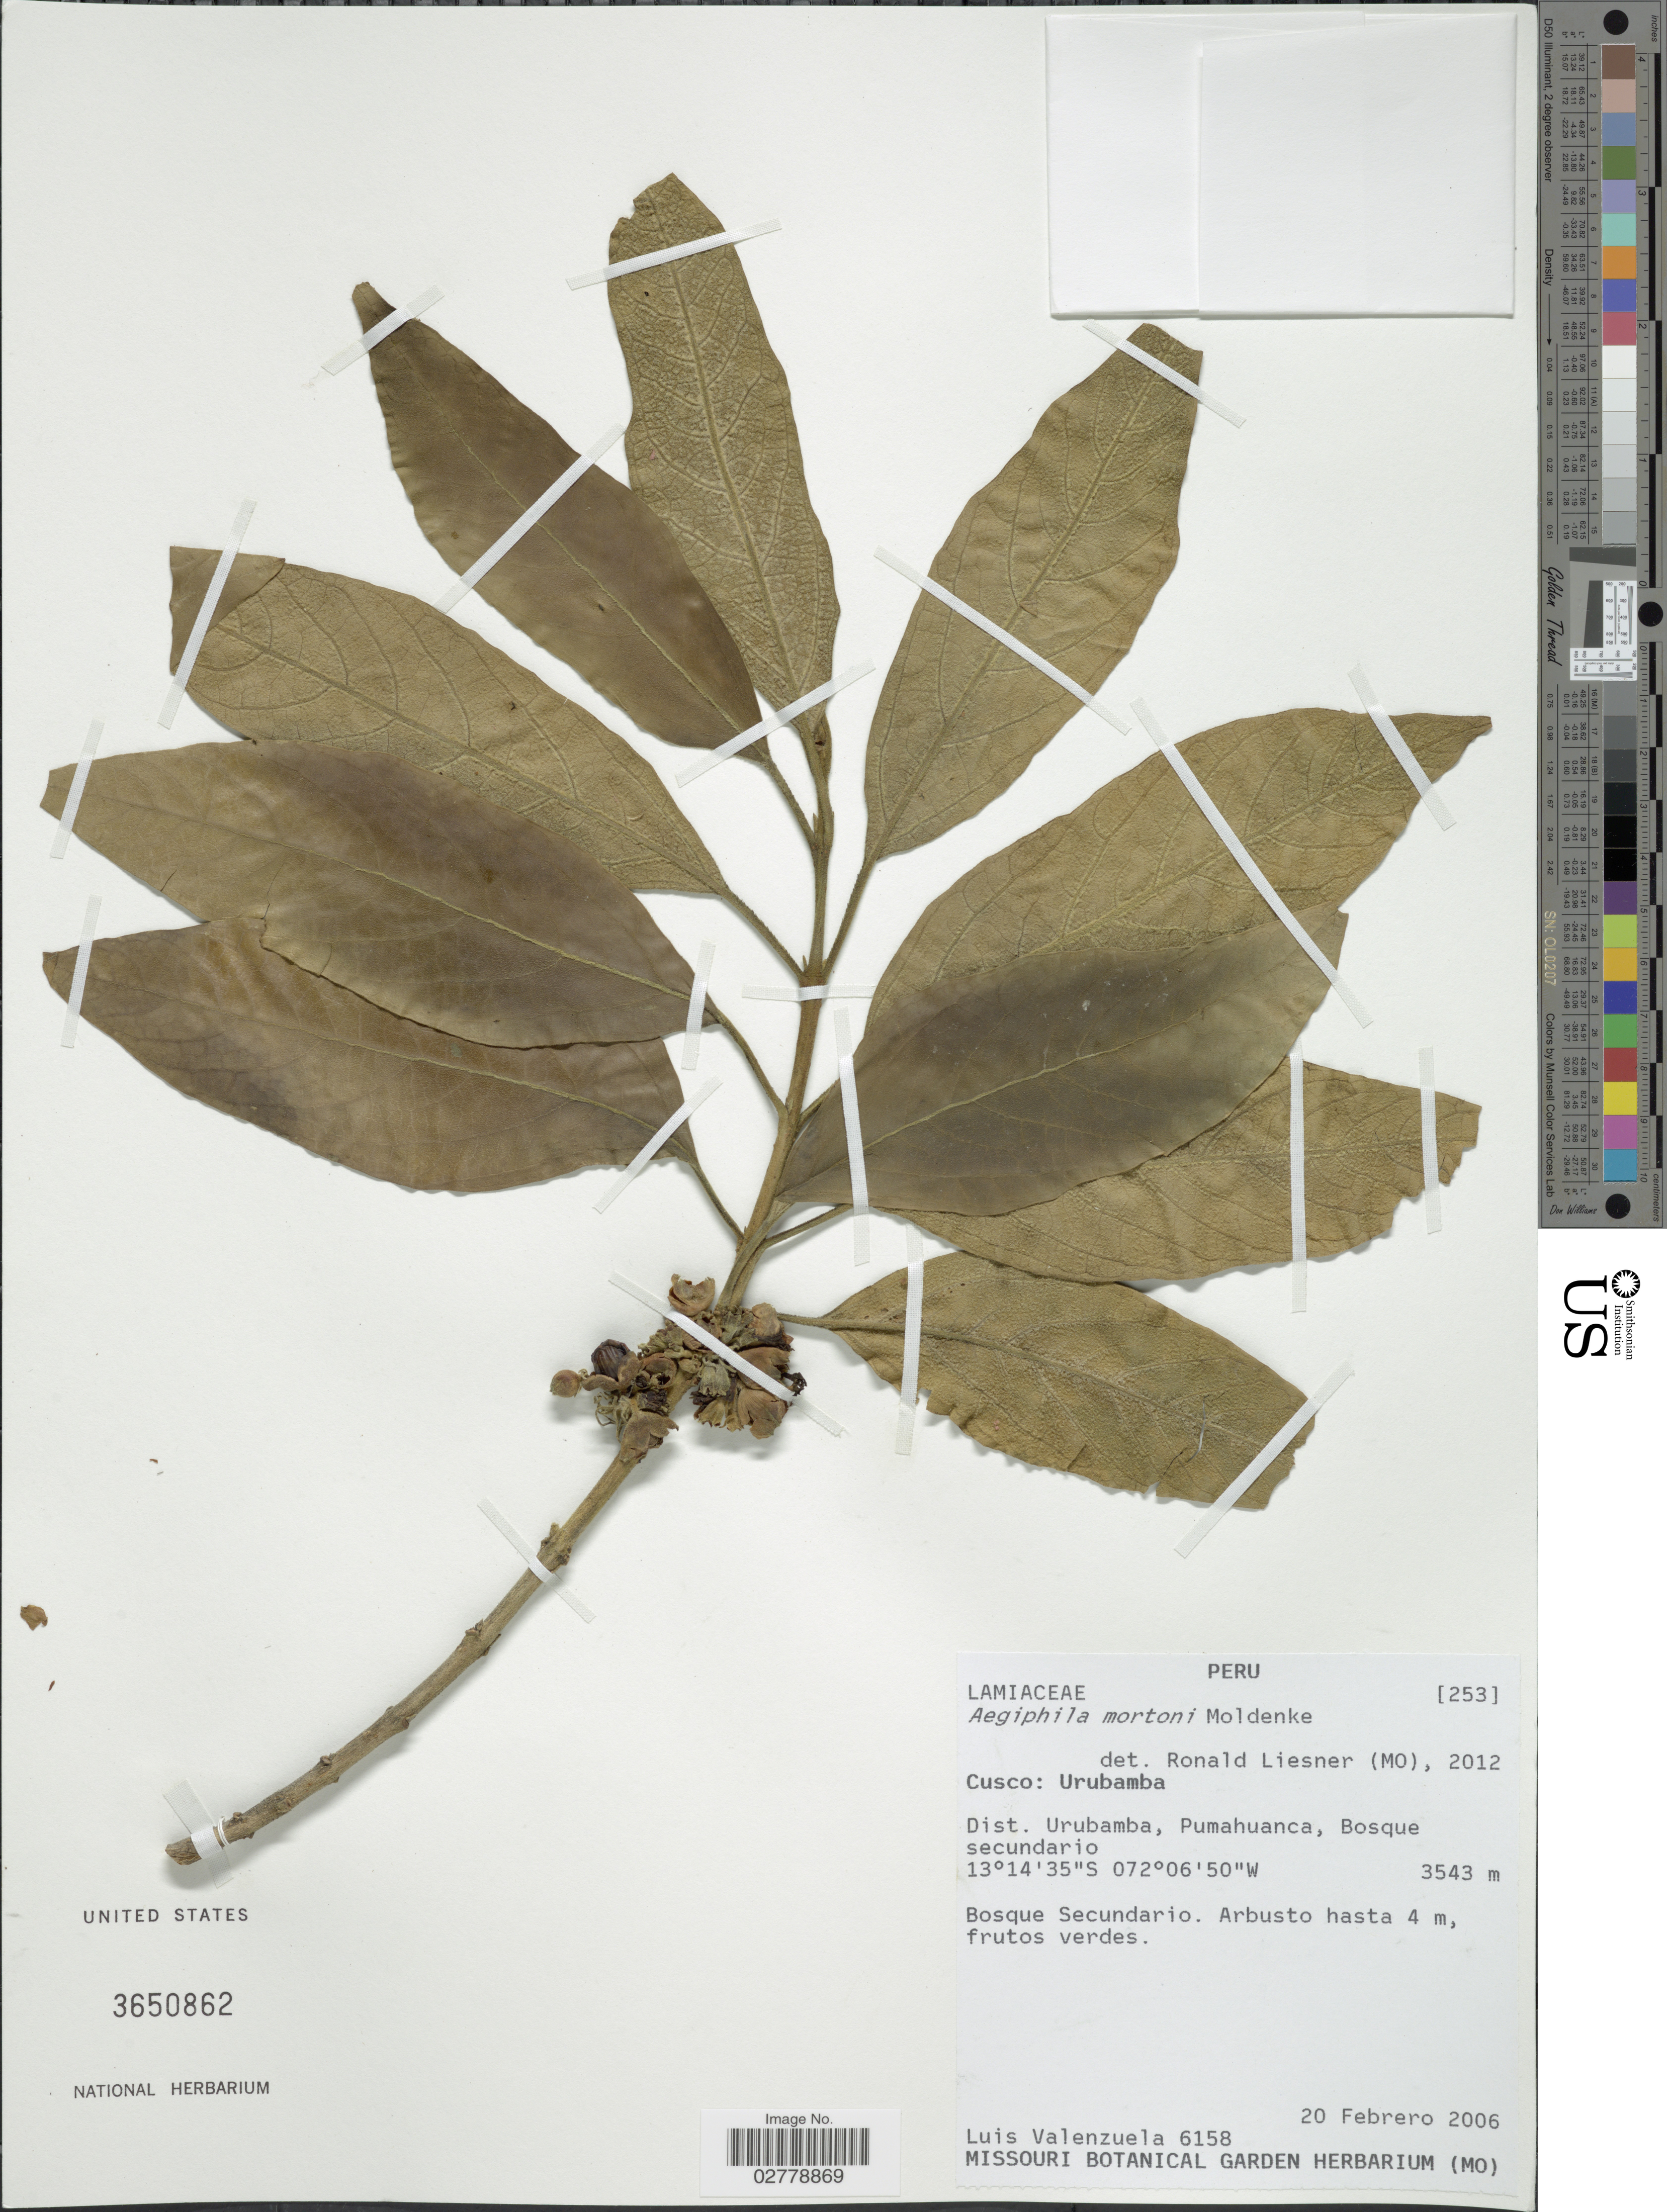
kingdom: Plantae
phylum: Tracheophyta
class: Magnoliopsida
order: Lamiales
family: Lamiaceae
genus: Aegiphila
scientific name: Aegiphila mortoni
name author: Moldenke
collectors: L. Valenzuela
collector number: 6158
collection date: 2006-02-20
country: Peru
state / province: Cusco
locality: Urubamba. Dist. Urubamba, Pumahuanca, Bosque secundario.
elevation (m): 3543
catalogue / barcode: US 3650862